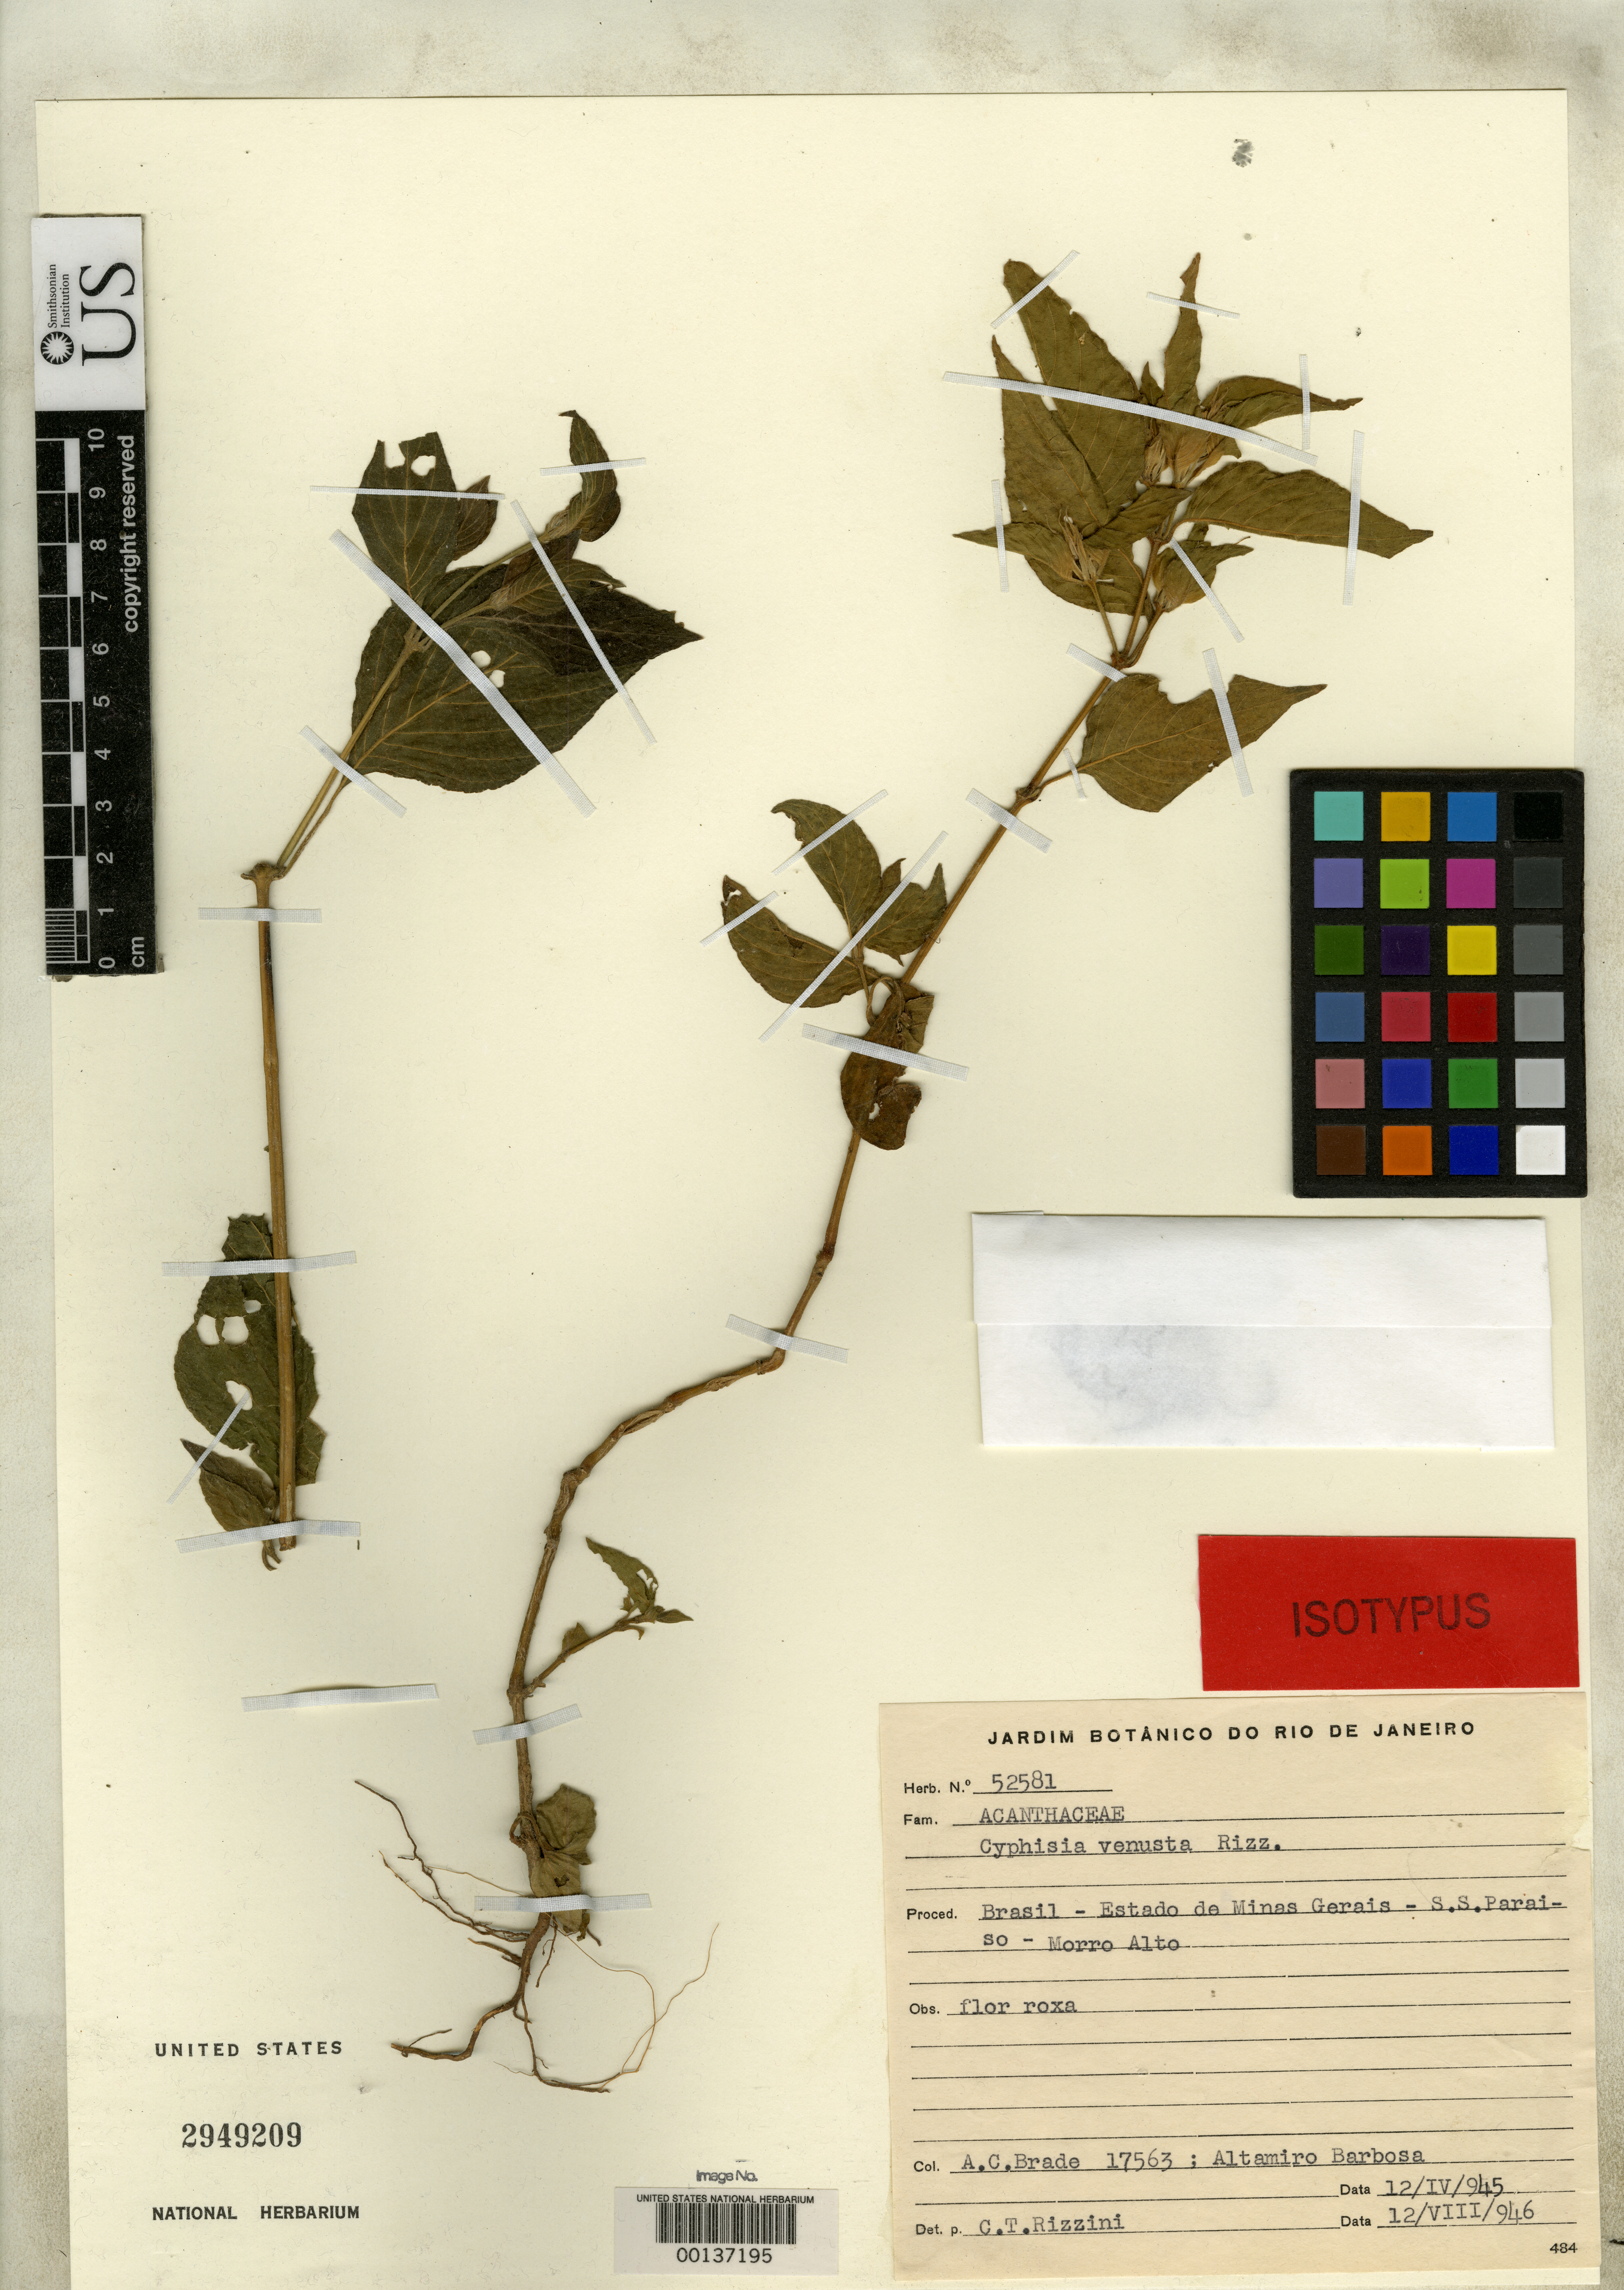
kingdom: Plantae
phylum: Tracheophyta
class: Magnoliopsida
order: Lamiales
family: Acanthaceae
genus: Cyphisia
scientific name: Cyphisia venusta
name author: Rizzini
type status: Isotype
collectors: A. C. Brade & A. Barbosa-Pereira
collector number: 17563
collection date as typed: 12 Apr 1945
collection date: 1945-04-12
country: Brazil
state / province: Minas Gerais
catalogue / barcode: US 2949209